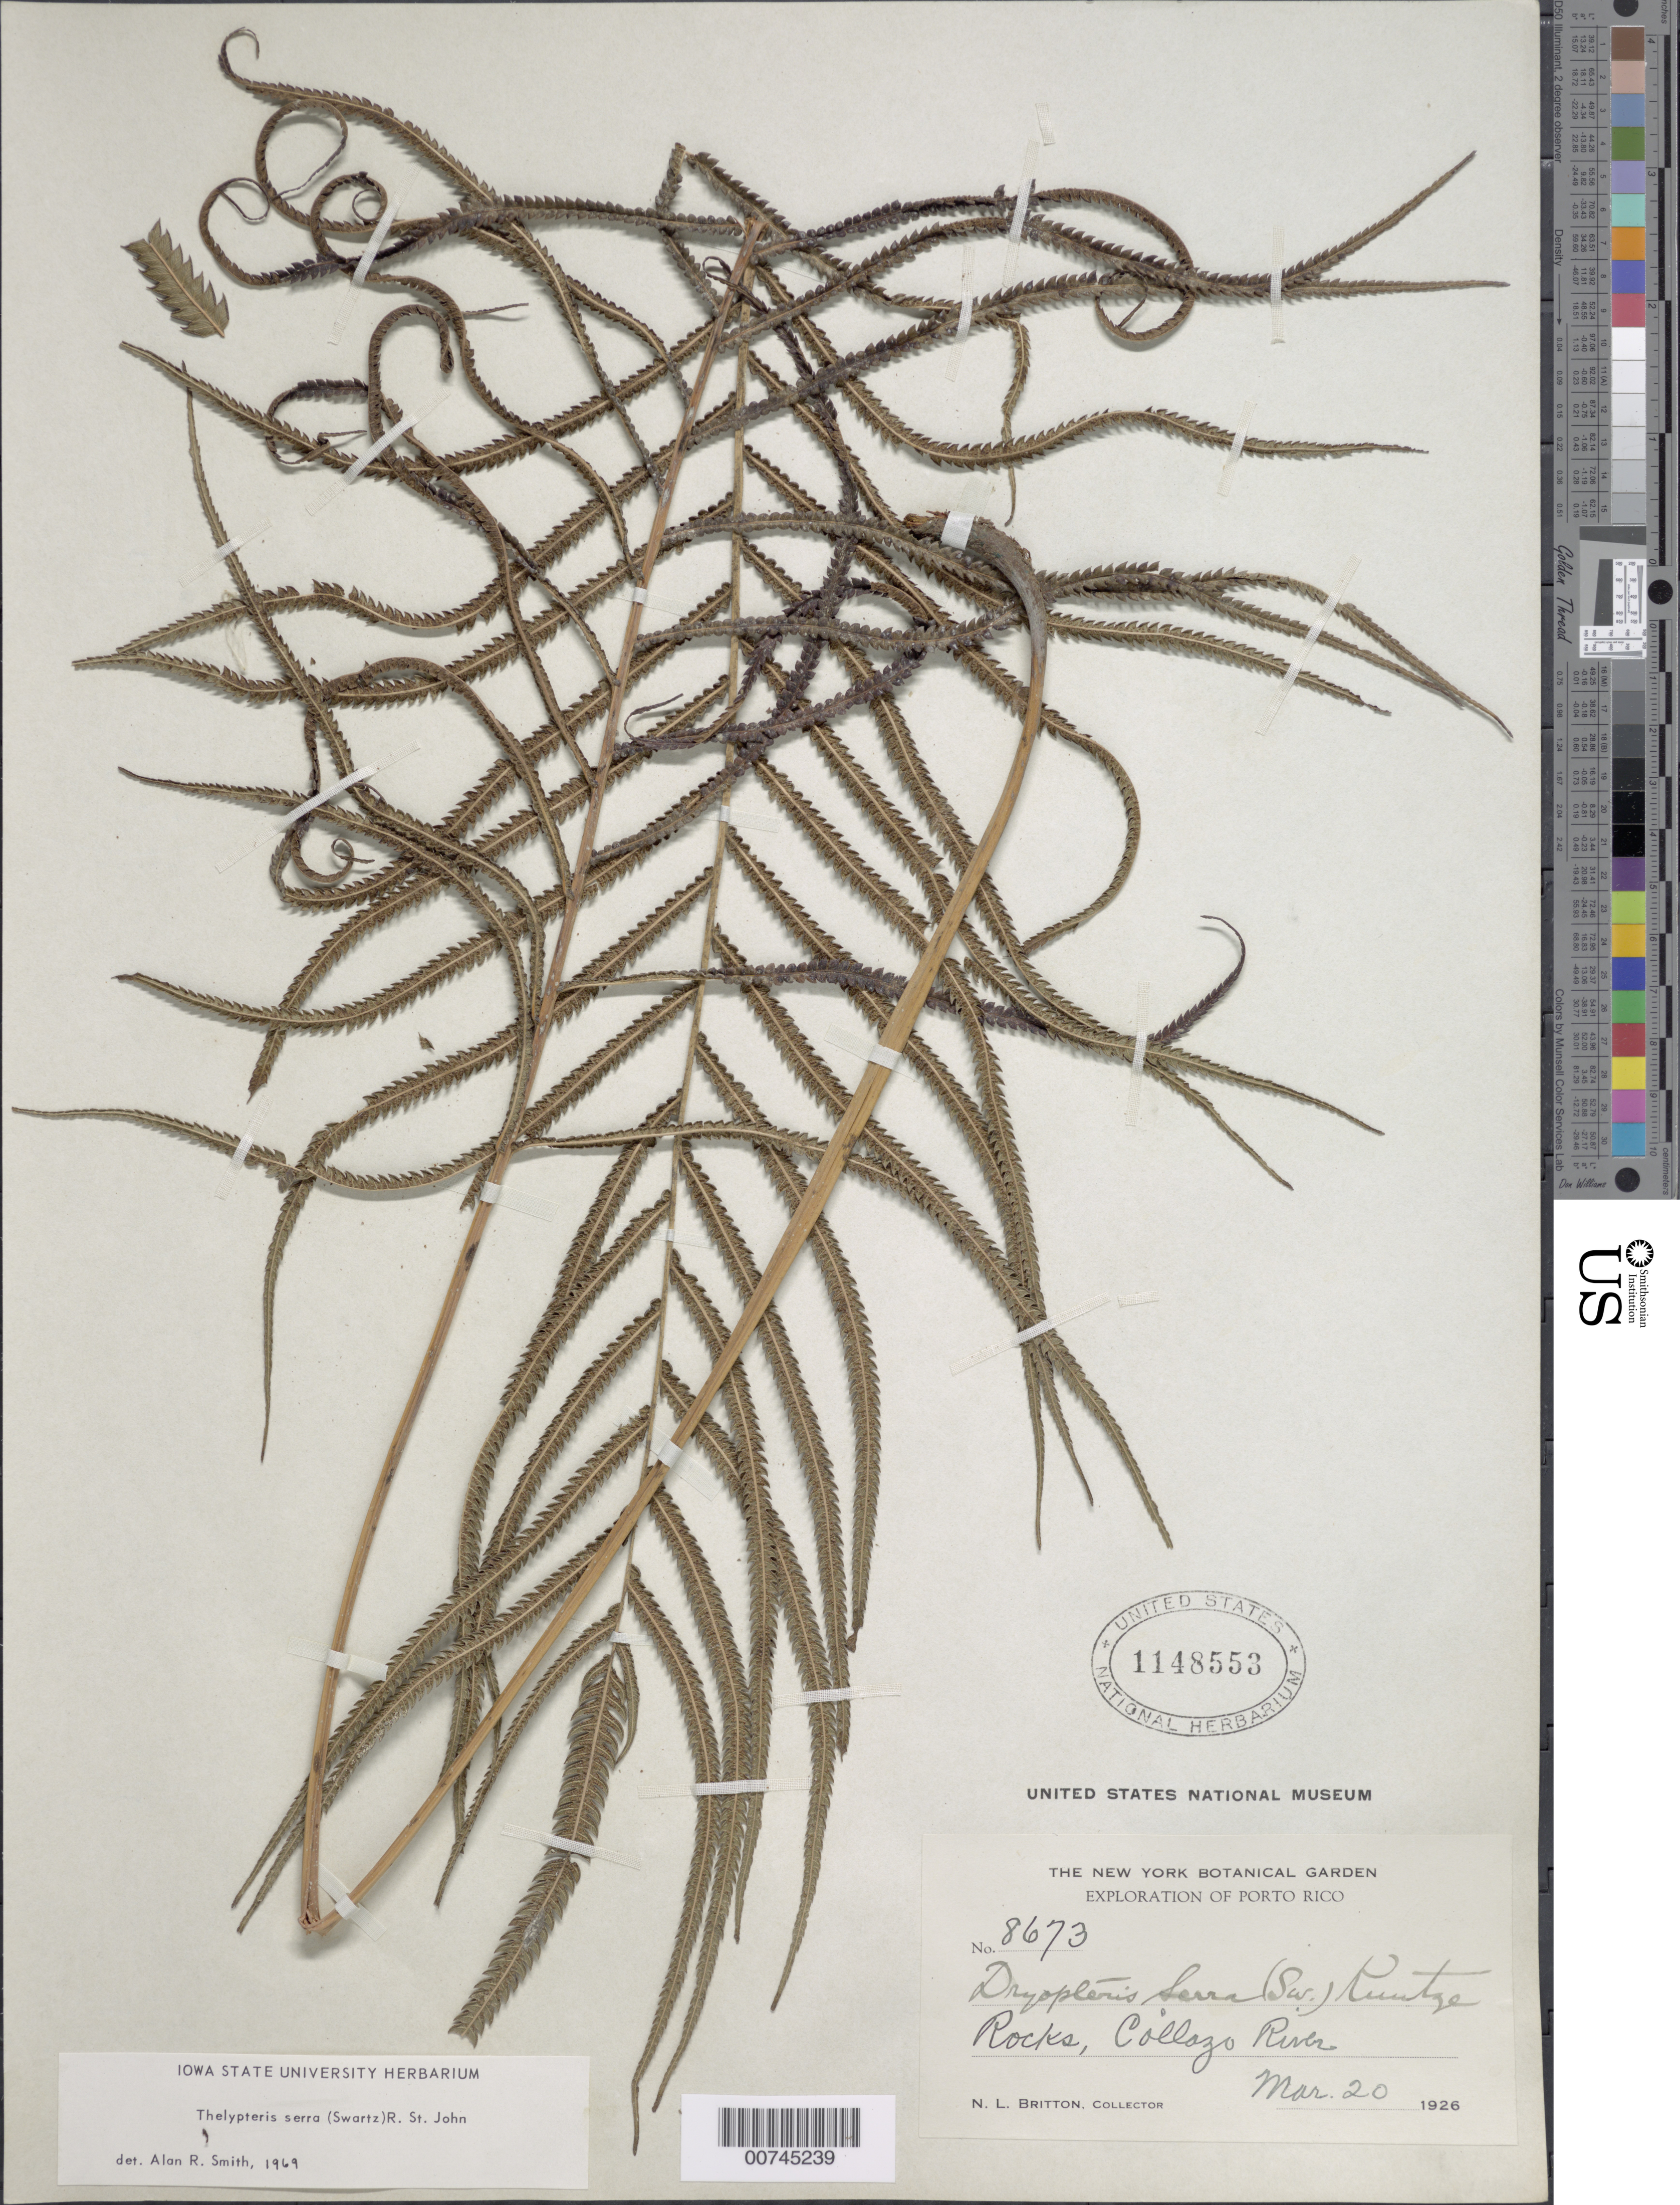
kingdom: Plantae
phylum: Tracheophyta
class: Polypodiopsida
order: Polypodiales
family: Thelypteridaceae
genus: Christella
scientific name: Christella serra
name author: (Sw.) Holttum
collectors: N. Britton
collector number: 8673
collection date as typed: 20 Mar 1926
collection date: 1926-03-20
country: Puerto Rico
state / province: San Sebastián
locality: Collazo River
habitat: Rocks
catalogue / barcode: US 1148553